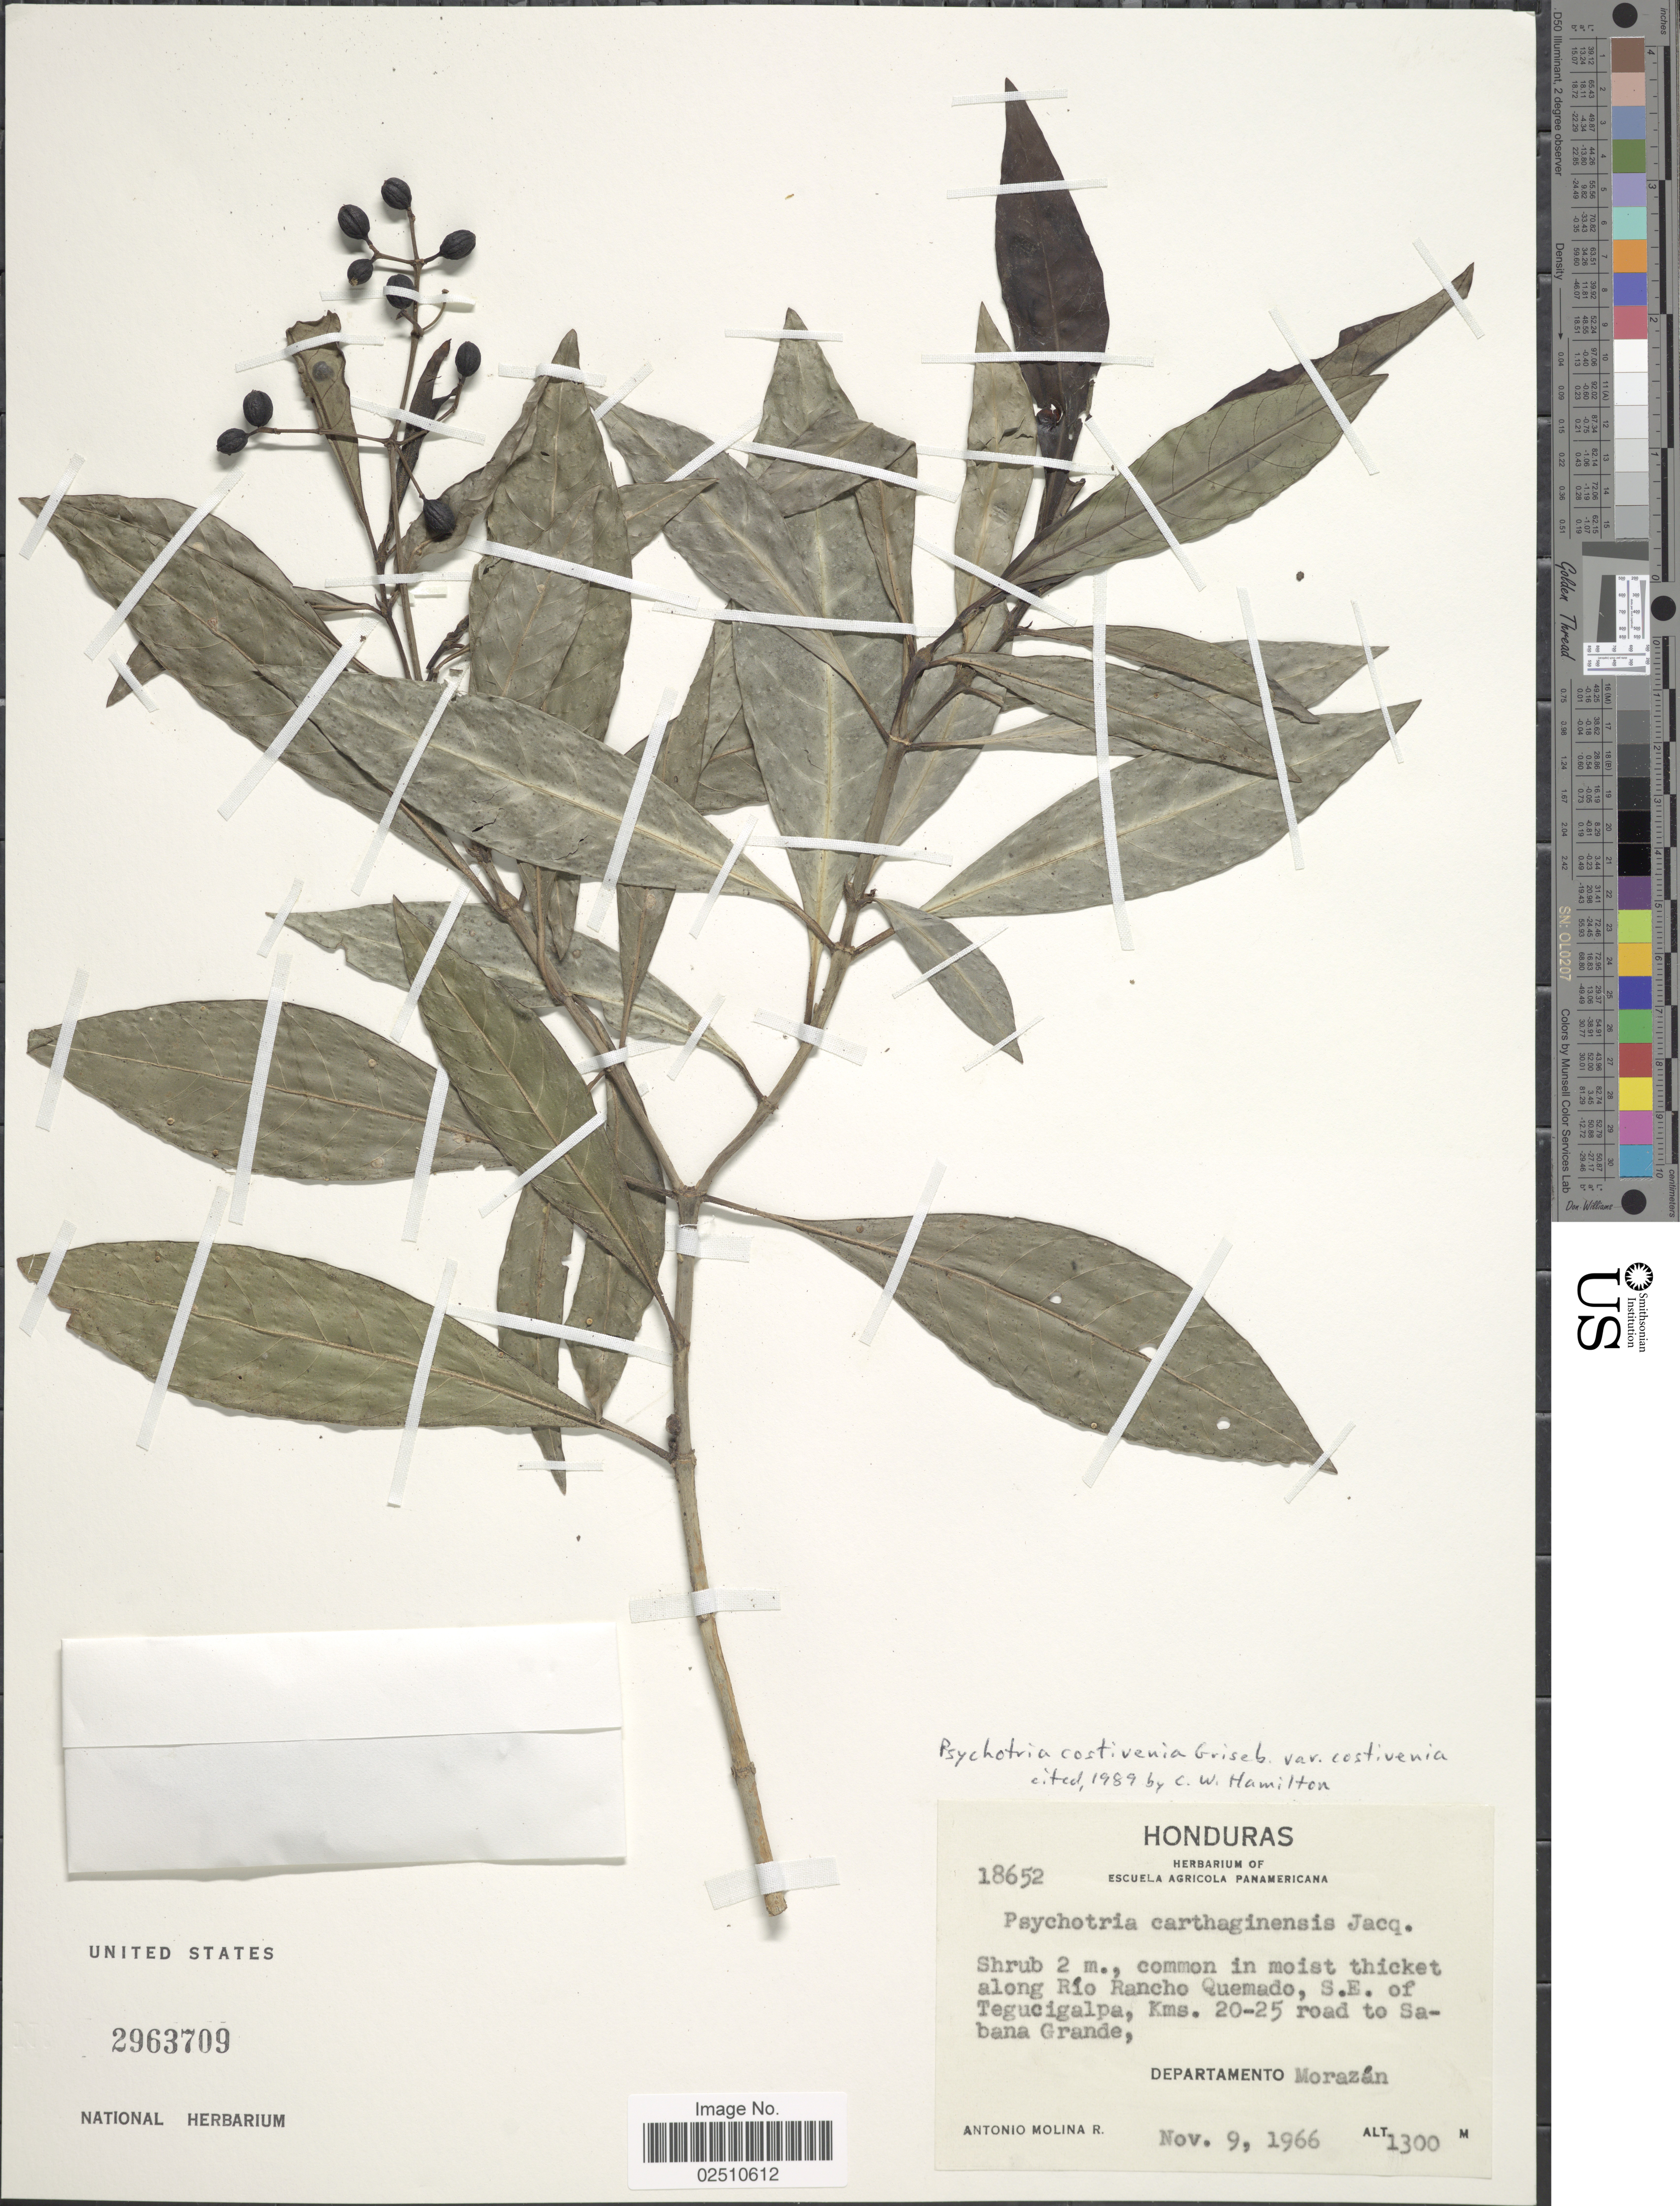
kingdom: Plantae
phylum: Tracheophyta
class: Magnoliopsida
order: Gentianales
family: Rubiaceae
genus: Psychotria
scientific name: Psychotria costivenia var. costivenia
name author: Griseb.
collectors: A. Molina R.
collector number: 18652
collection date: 1966-11-09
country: Honduras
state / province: Fco. Morazán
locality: Along Rio Rancho Quemado, S.E. of Tegucigalpa, kms 20-25 road to Sabana Grande, Departamento Morazan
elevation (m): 1300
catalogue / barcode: US 2963709